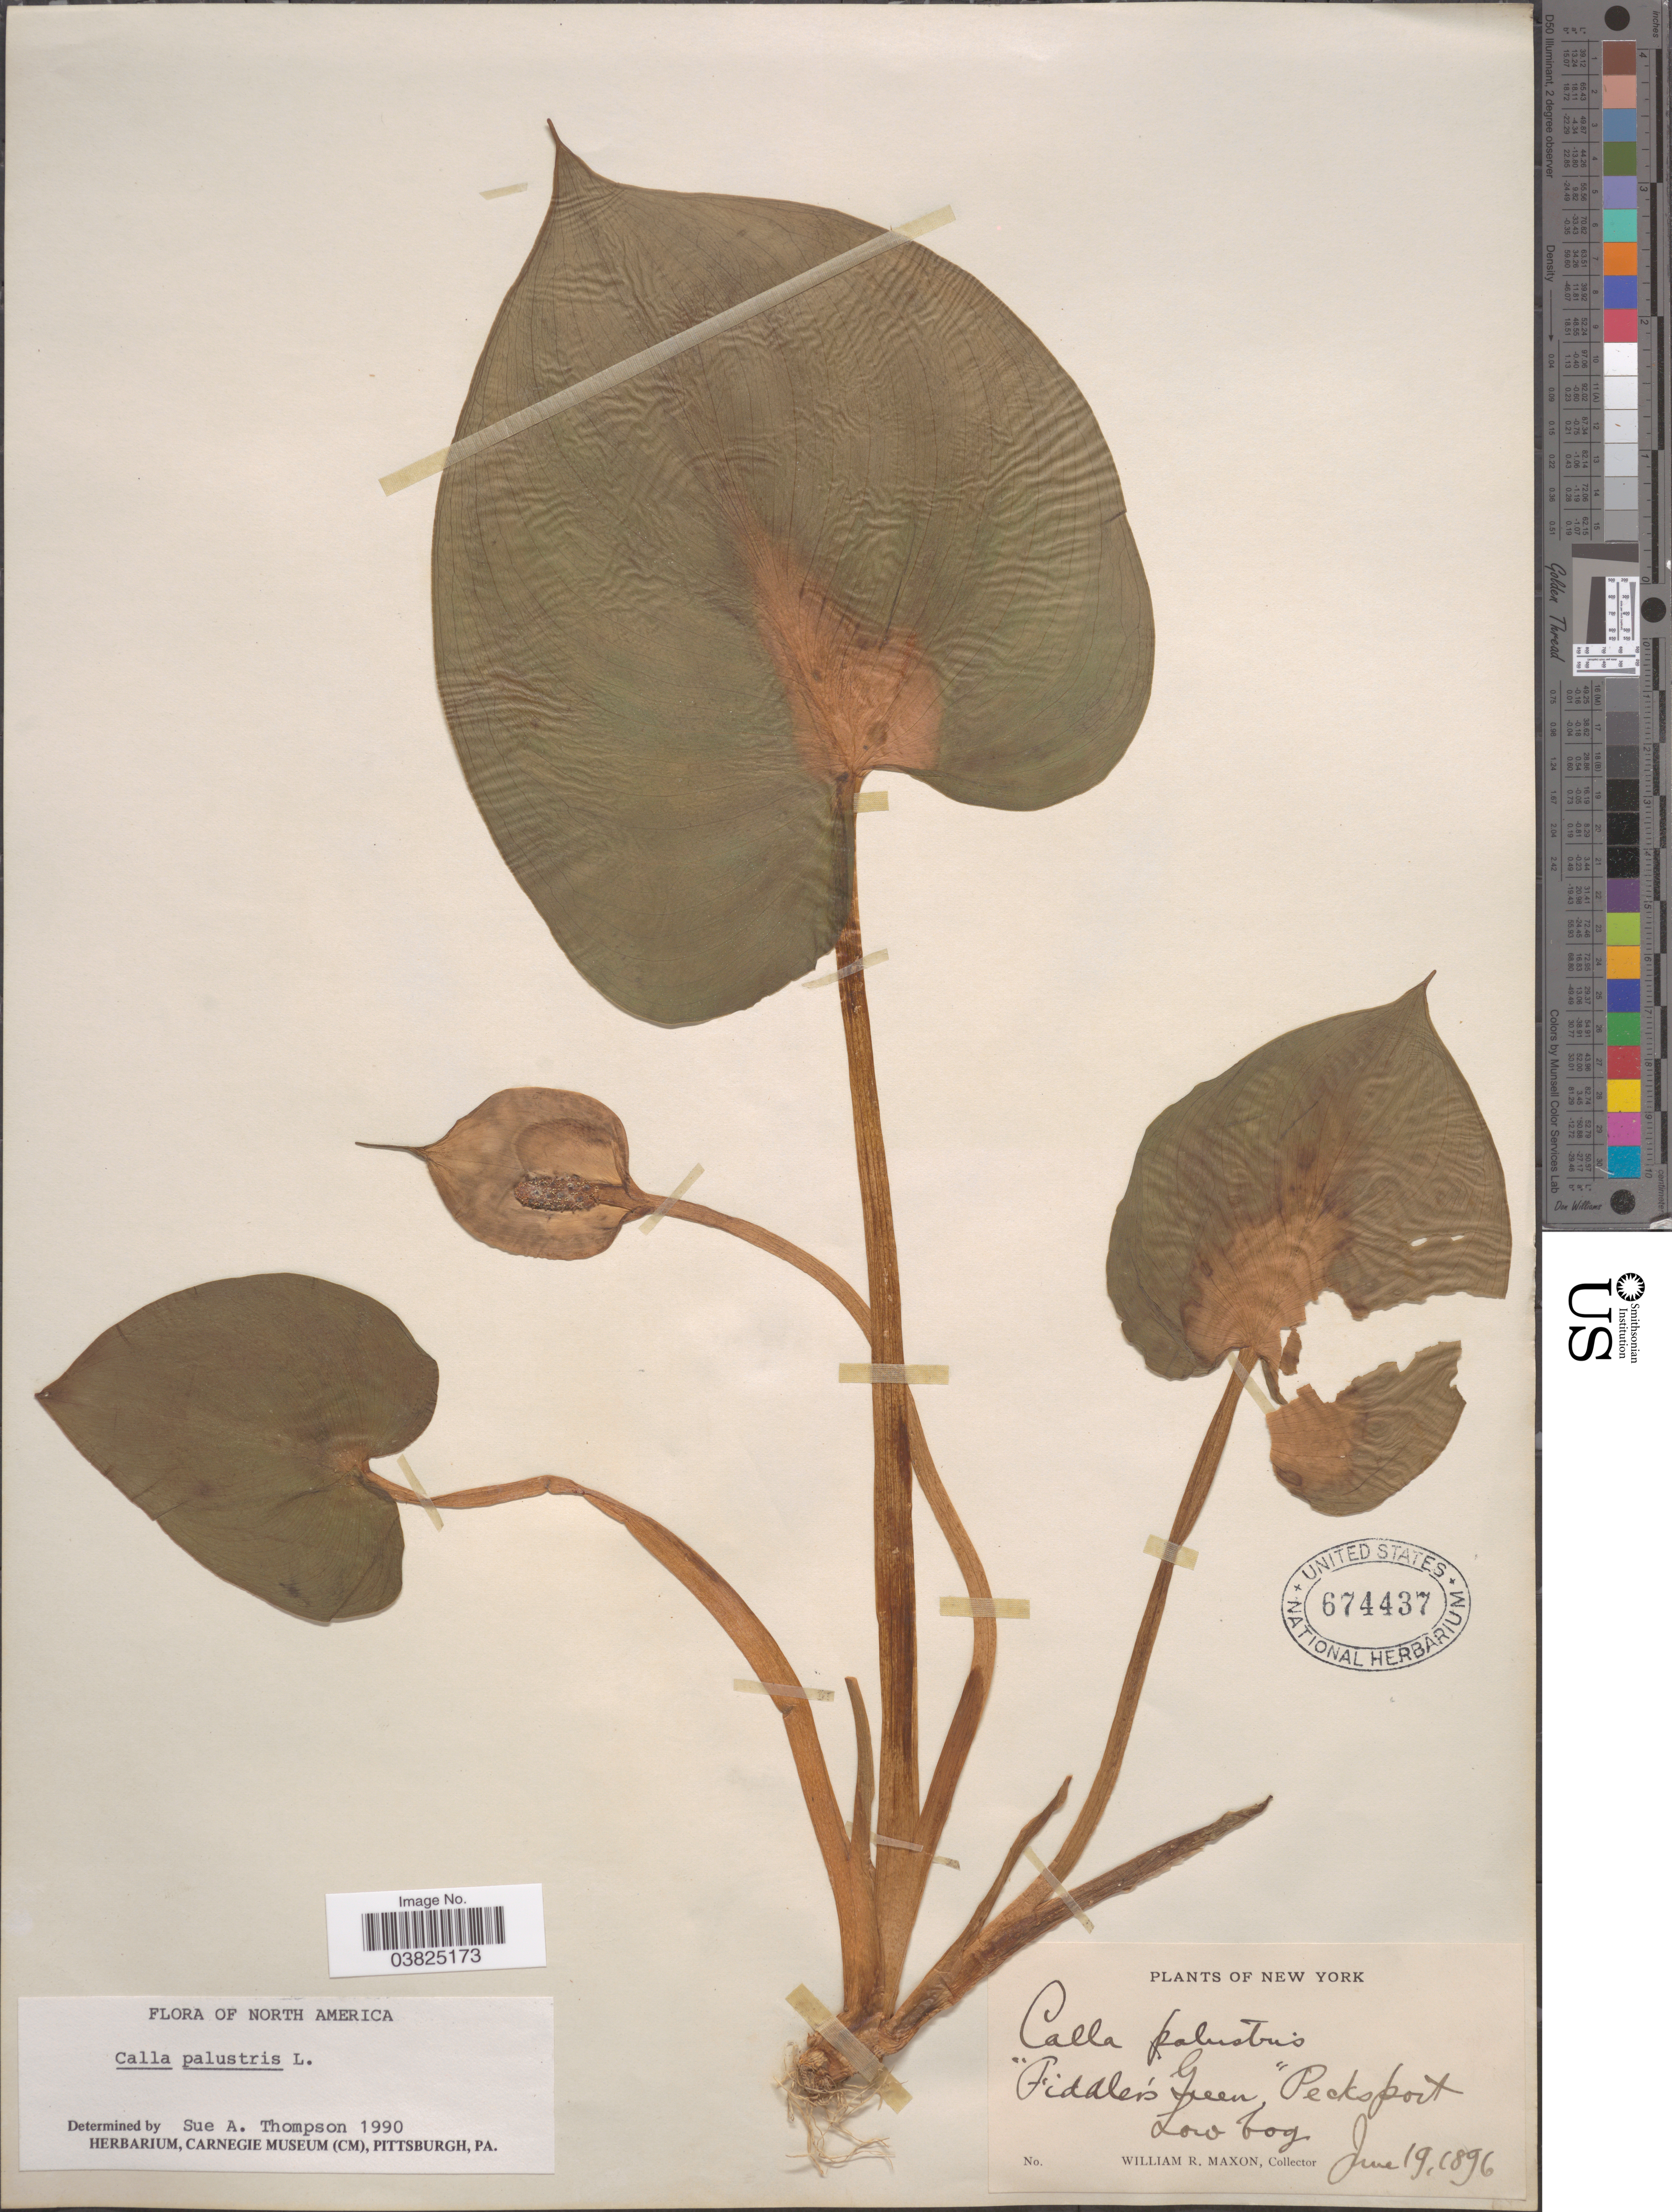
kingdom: Plantae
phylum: Tracheophyta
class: Liliopsida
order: Alismatales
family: Araceae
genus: Calla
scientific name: Calla palustris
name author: L.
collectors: W. R. Maxon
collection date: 1896-06-19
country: United States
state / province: New York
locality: Pecksport.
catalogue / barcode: US 674437